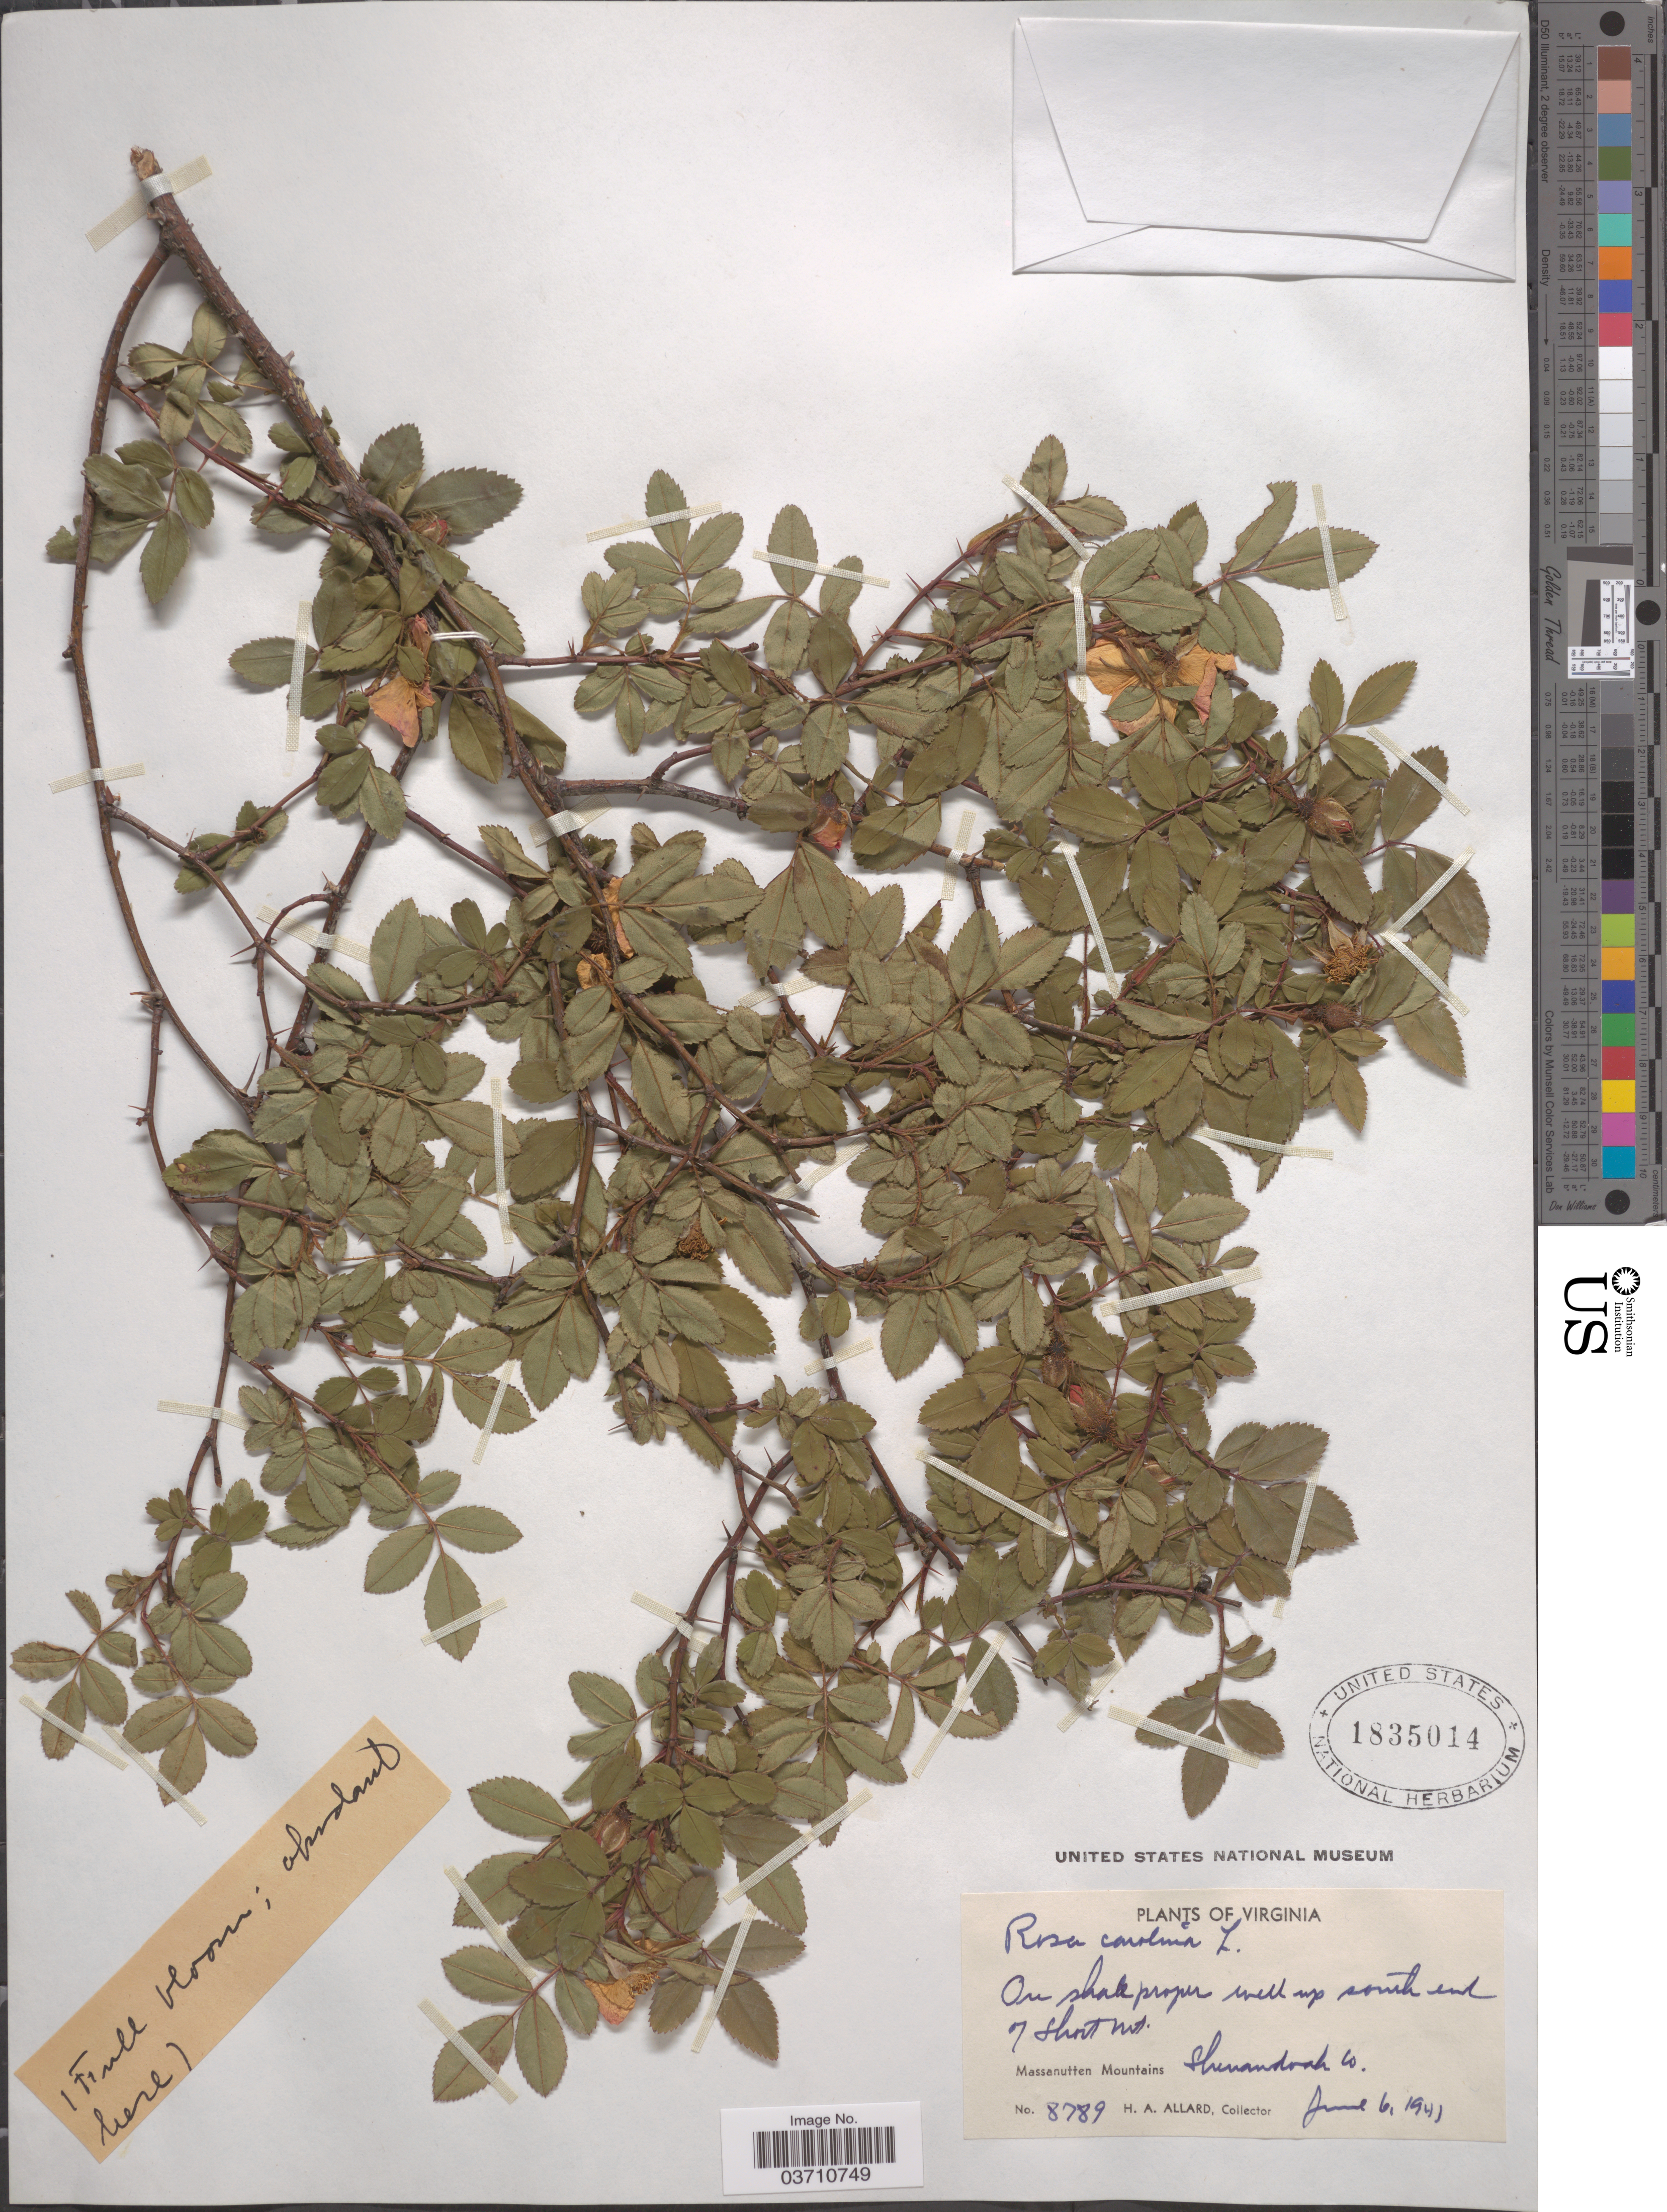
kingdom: Plantae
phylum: Tracheophyta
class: Magnoliopsida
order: Rosales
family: Rosaceae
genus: Rosa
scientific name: Rosa carolina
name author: L.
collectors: H. A. Allard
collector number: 8789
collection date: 1941-06-06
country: United States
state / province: Virginia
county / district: Shenandoah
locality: On shale proper well up south end of Short Mt. Massanutten Mountains. Shenandoah Co.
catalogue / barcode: US 1835014